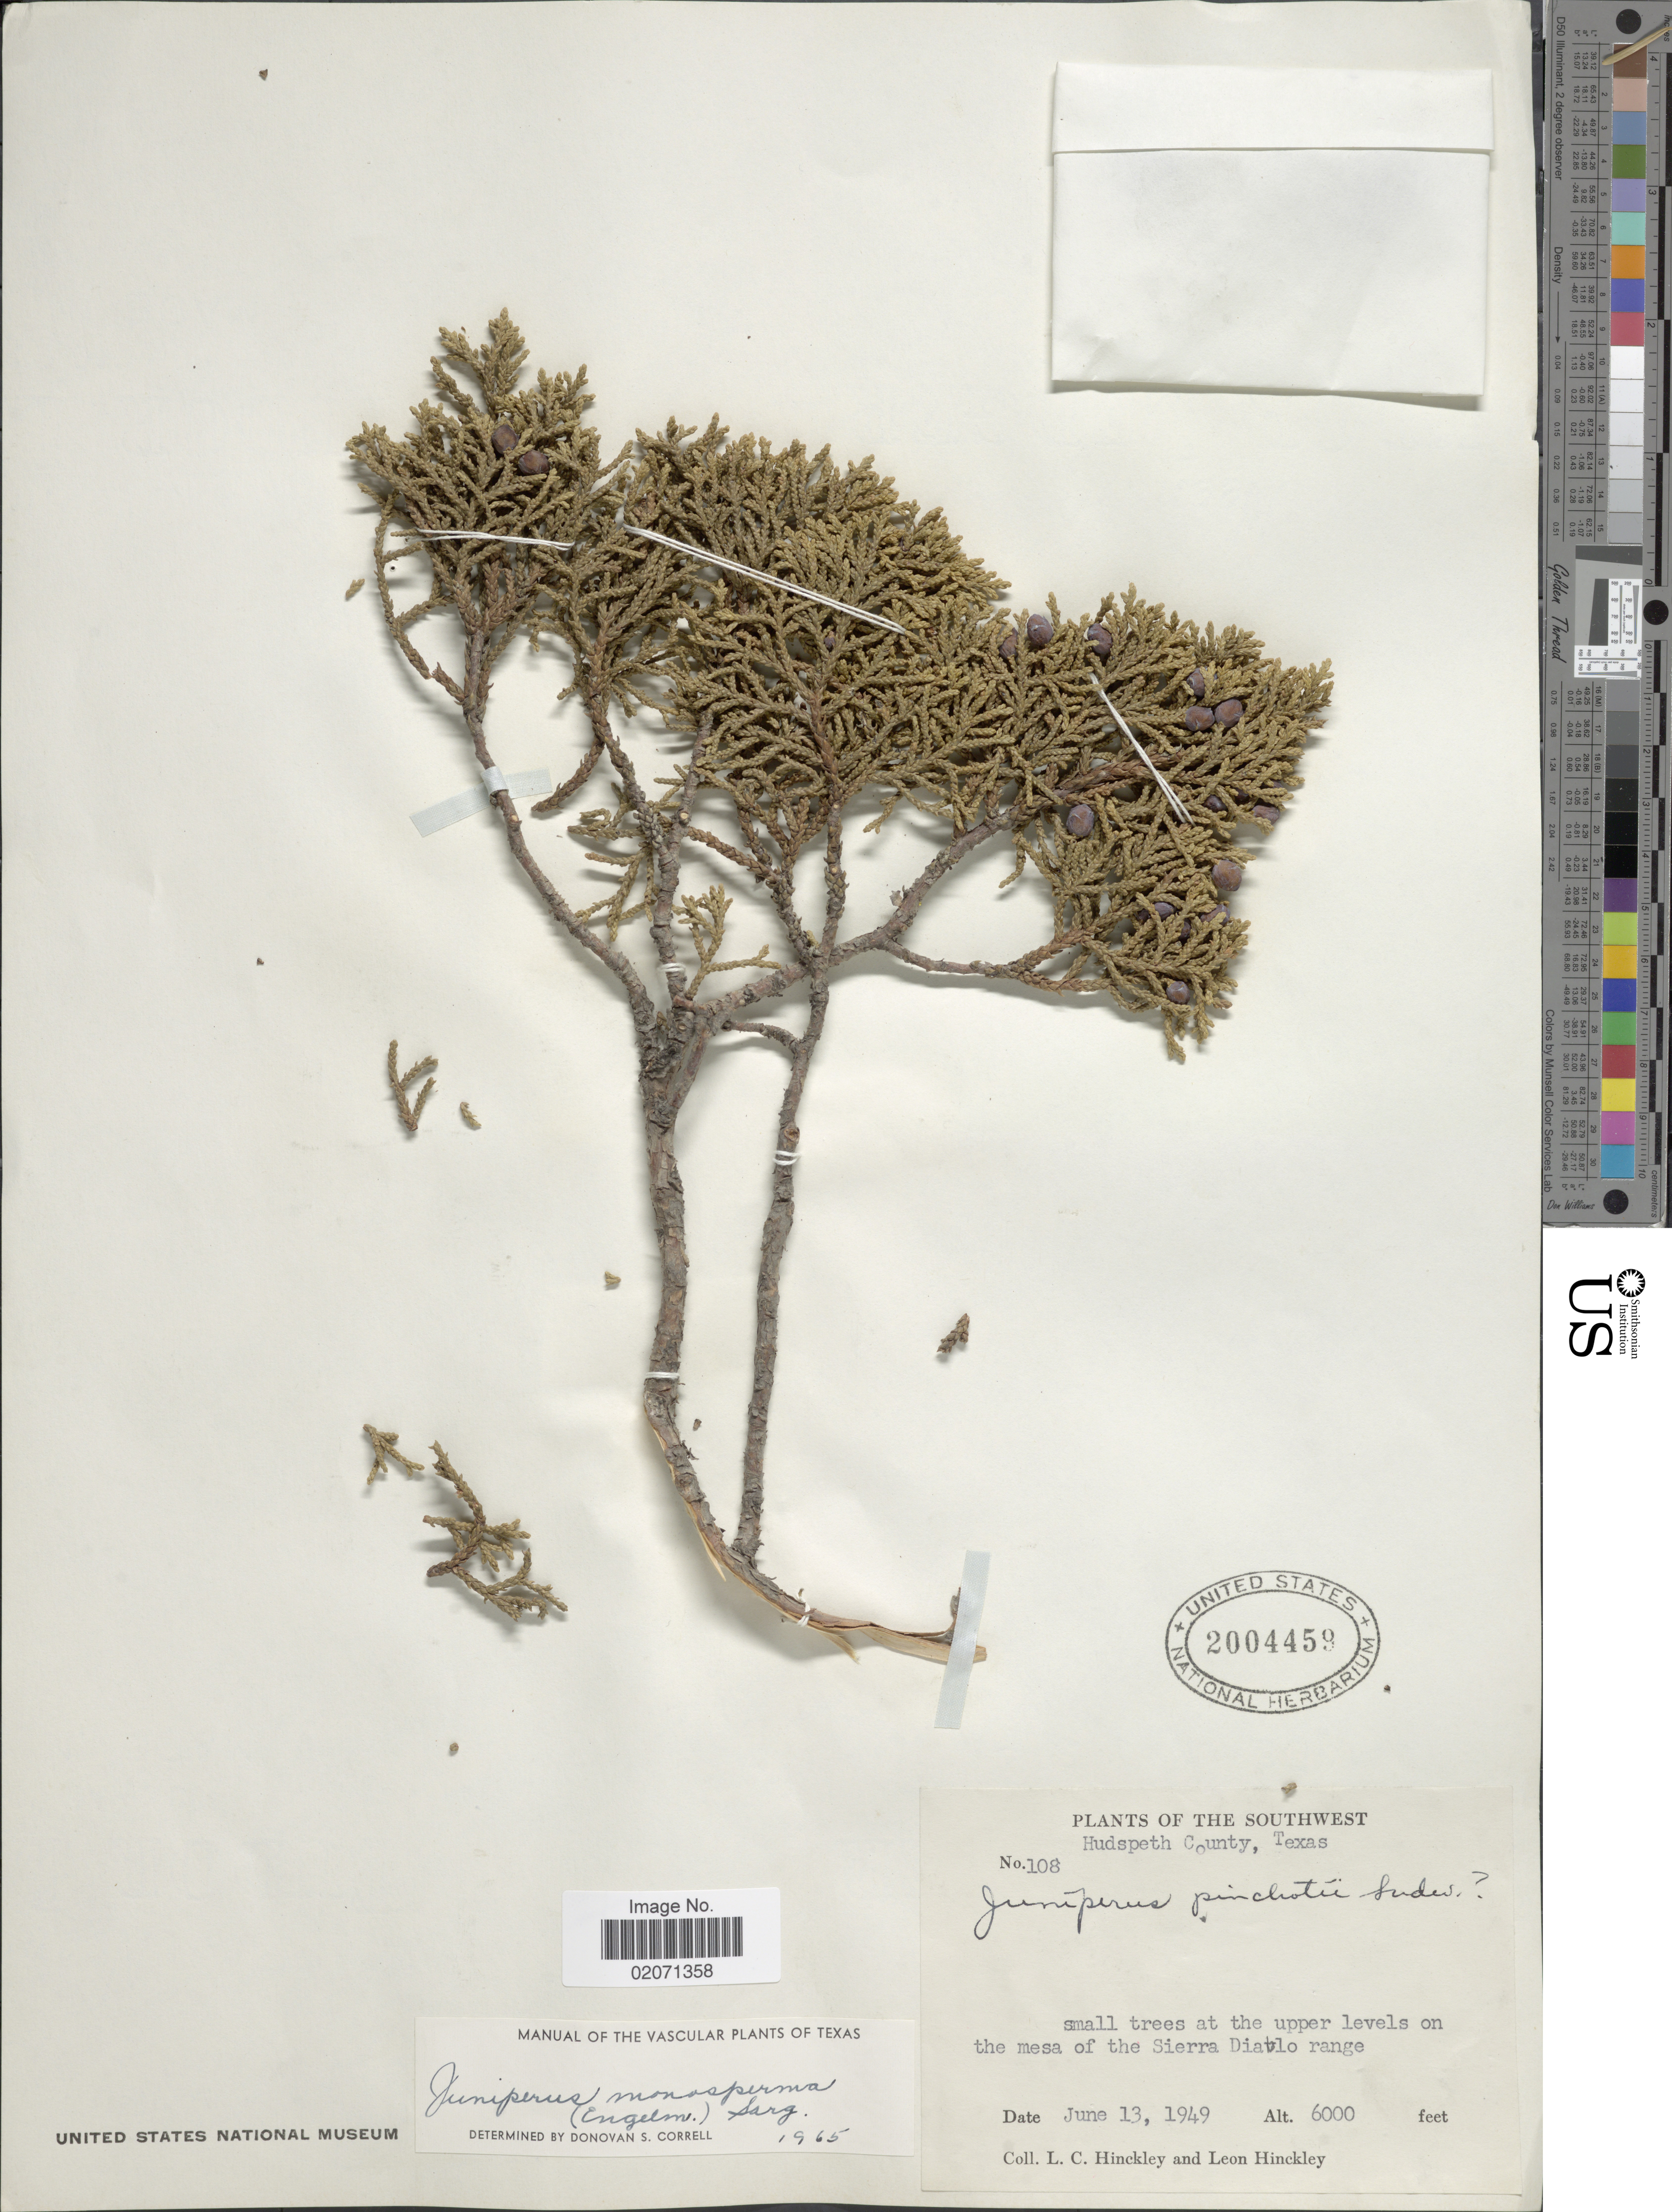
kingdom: Plantae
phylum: Tracheophyta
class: Pinopsida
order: Pinales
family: Cupressaceae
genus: Juniperus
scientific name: Juniperus monosperma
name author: (Engelm.) Sarg.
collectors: L. Hinckley & L. Hinckley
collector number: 108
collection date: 1949-06-13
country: United States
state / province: Texas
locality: The Southwest. Hudspeth County. small trees at the upper levels on the mesa of the Sierra Diablo range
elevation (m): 1829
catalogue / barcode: US 2004459